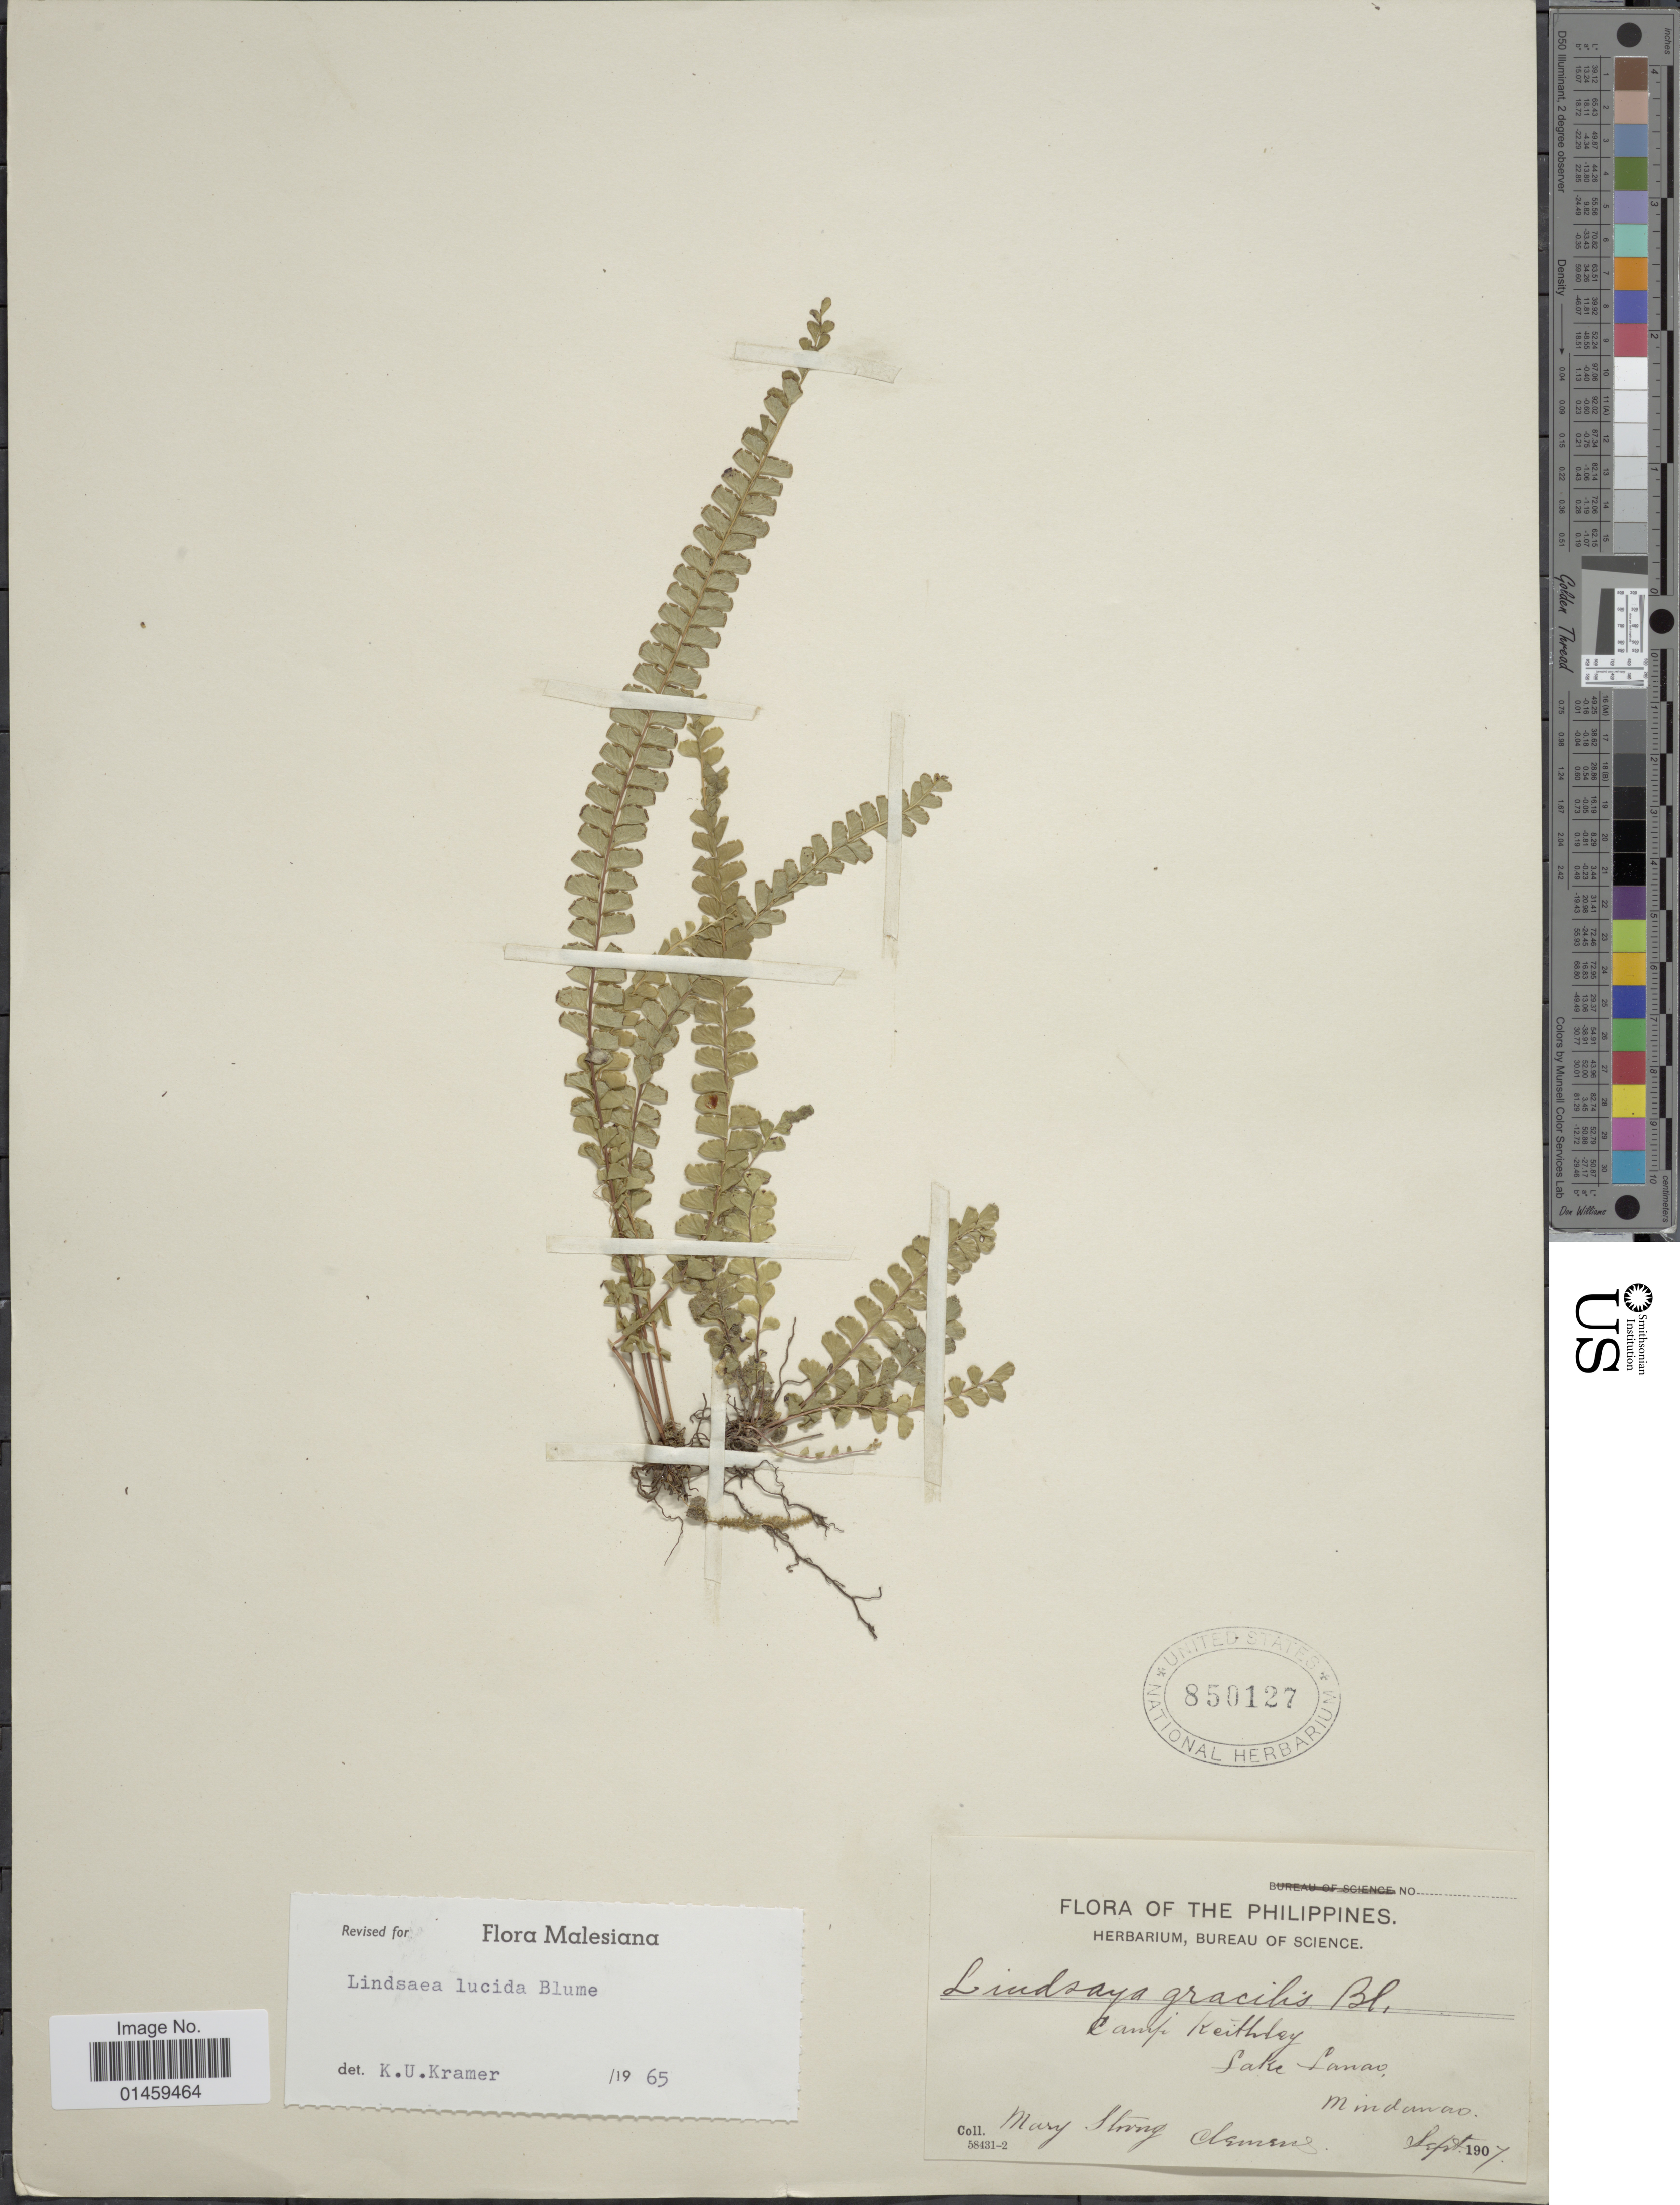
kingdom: Plantae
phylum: Tracheophyta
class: Polypodiopsida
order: Polypodiales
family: Lindsaeaceae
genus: Lindsaea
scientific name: Lindsaea lucida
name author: Blume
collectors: M. S. Clemens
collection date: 1907-09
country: Philippines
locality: Camp Keithley. Lake Lanao. Mindanao.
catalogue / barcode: US 850127